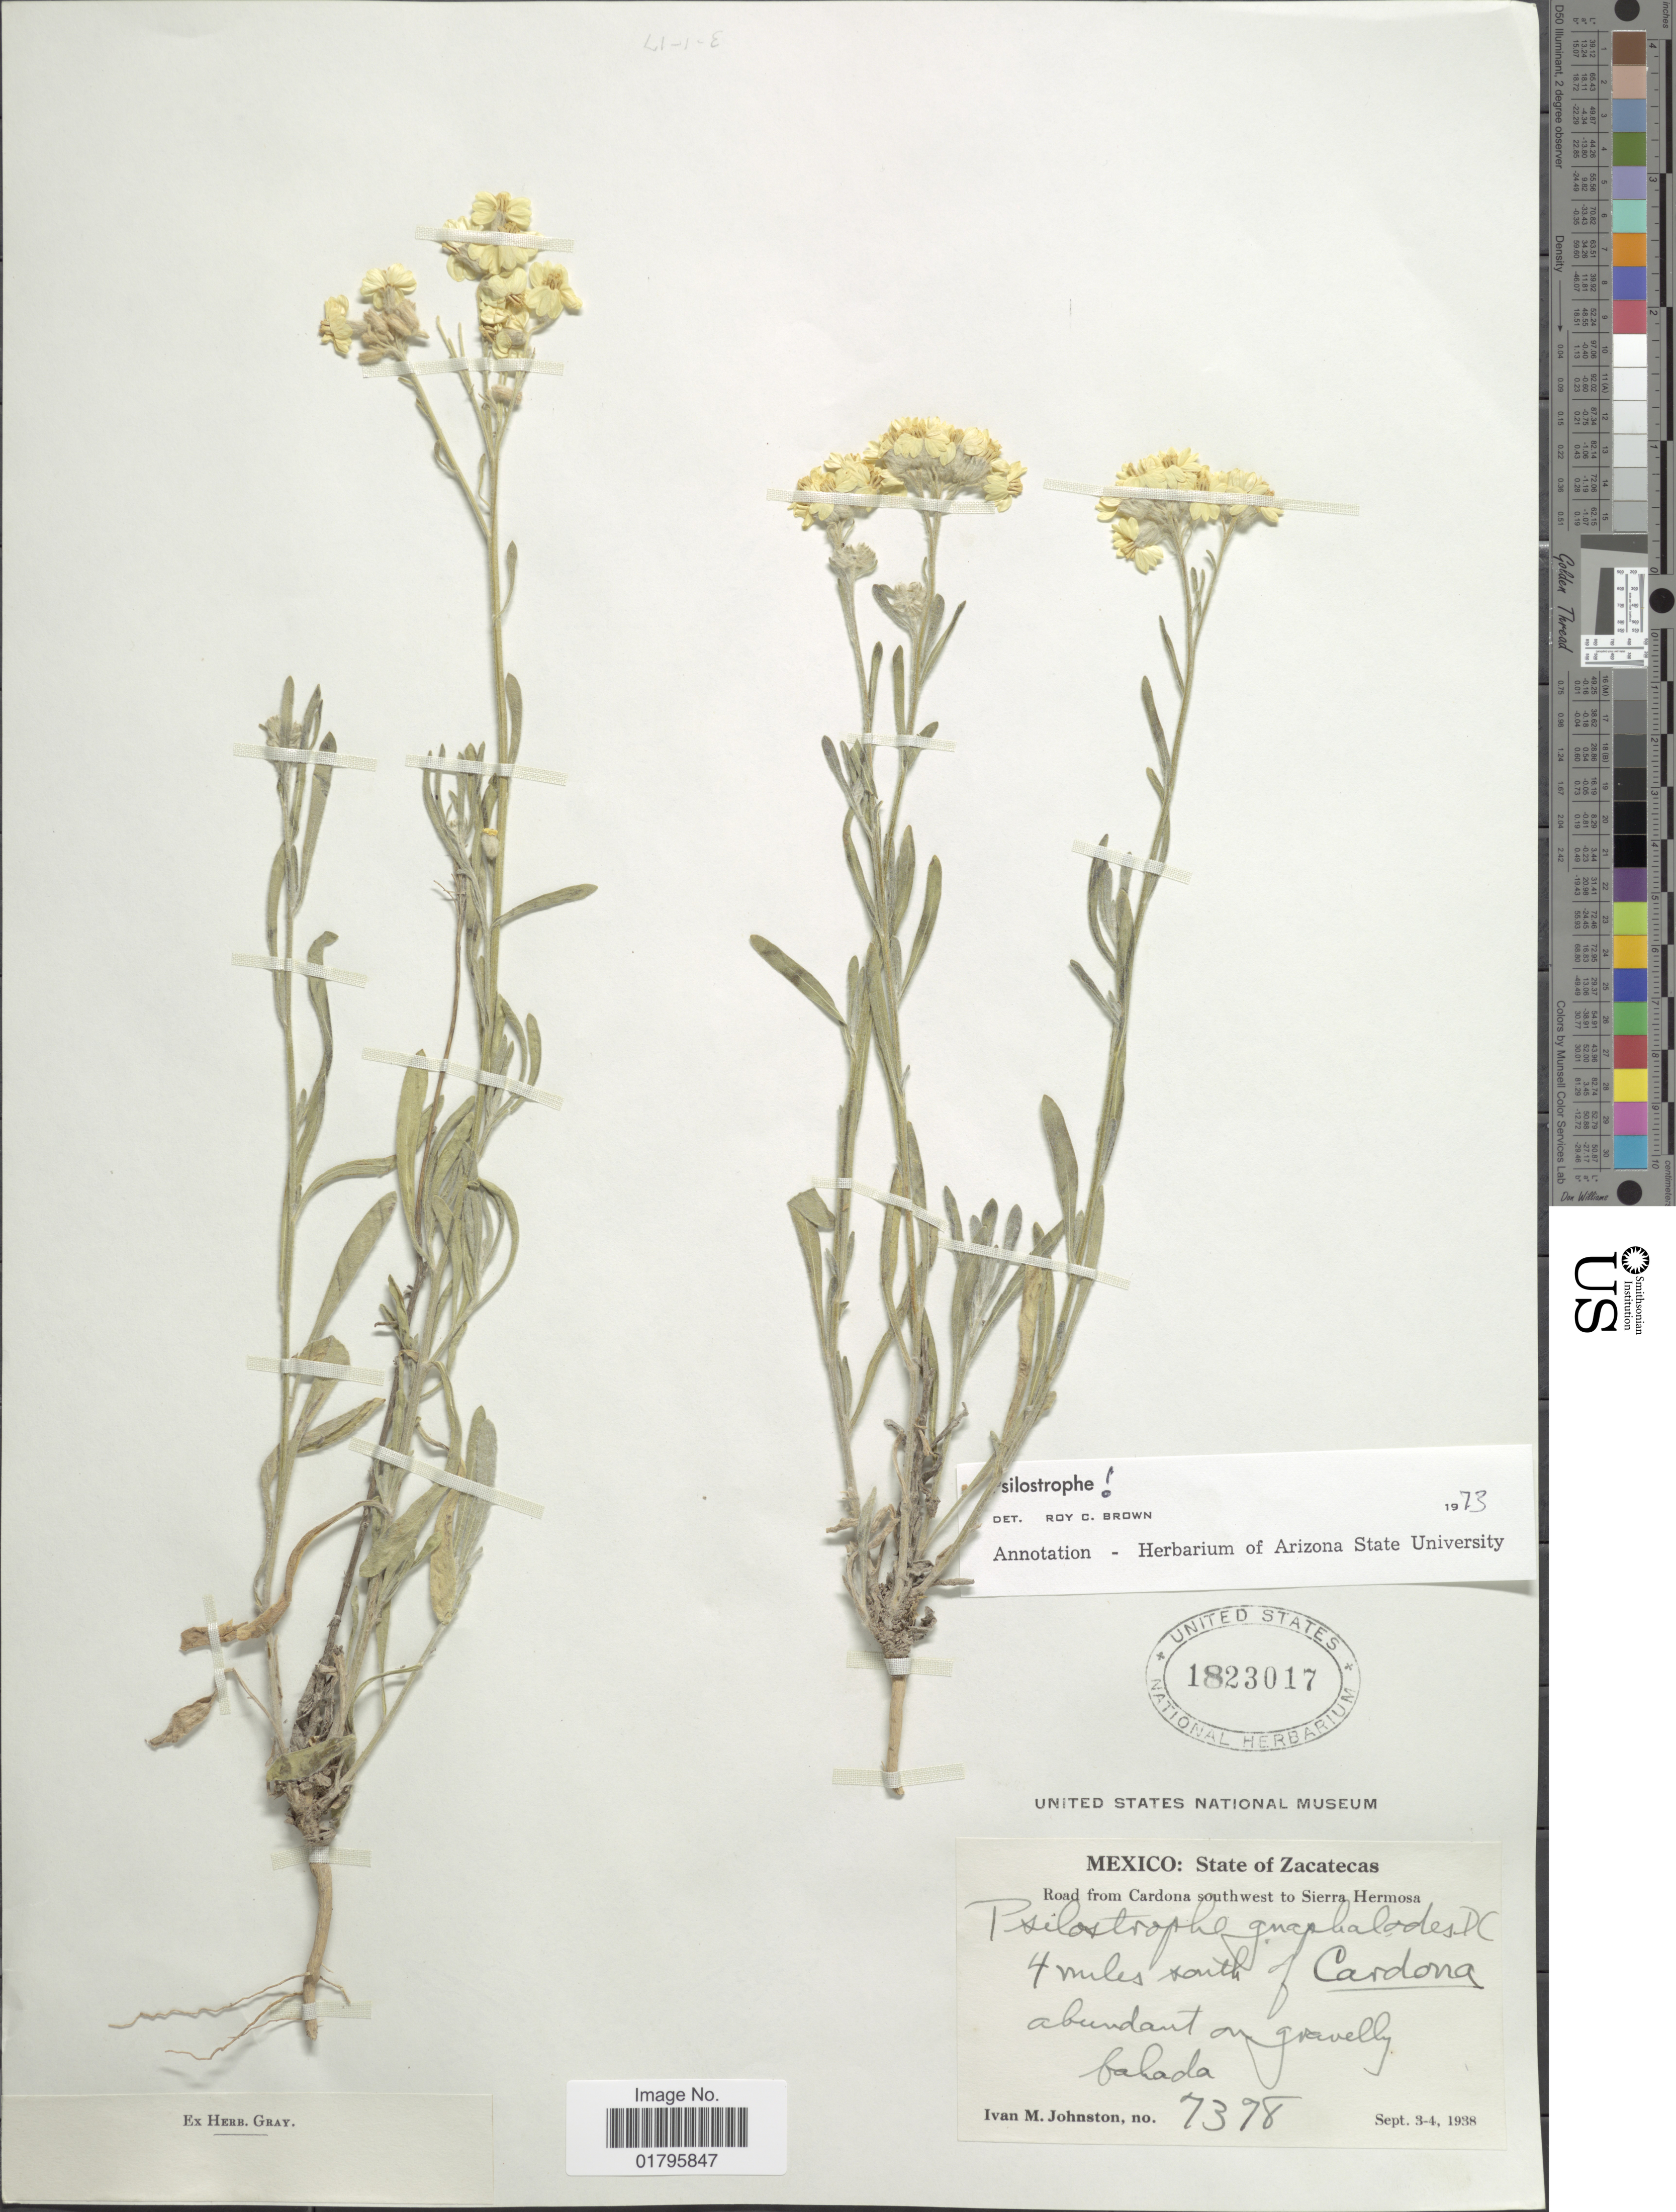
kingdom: Plantae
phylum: Tracheophyta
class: Magnoliopsida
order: Asterales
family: Asteraceae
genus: Psilostrophe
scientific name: Psilostrophe gnaphaloides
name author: DC.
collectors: I.M. Johnston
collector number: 7378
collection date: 1938-09-03/1938-09-04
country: Mexico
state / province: Zacatecas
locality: State of Zacatecas, Road from Cardona southwest to Sierra Hermosa. 4 miles south of Cardona.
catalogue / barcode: US 1823017